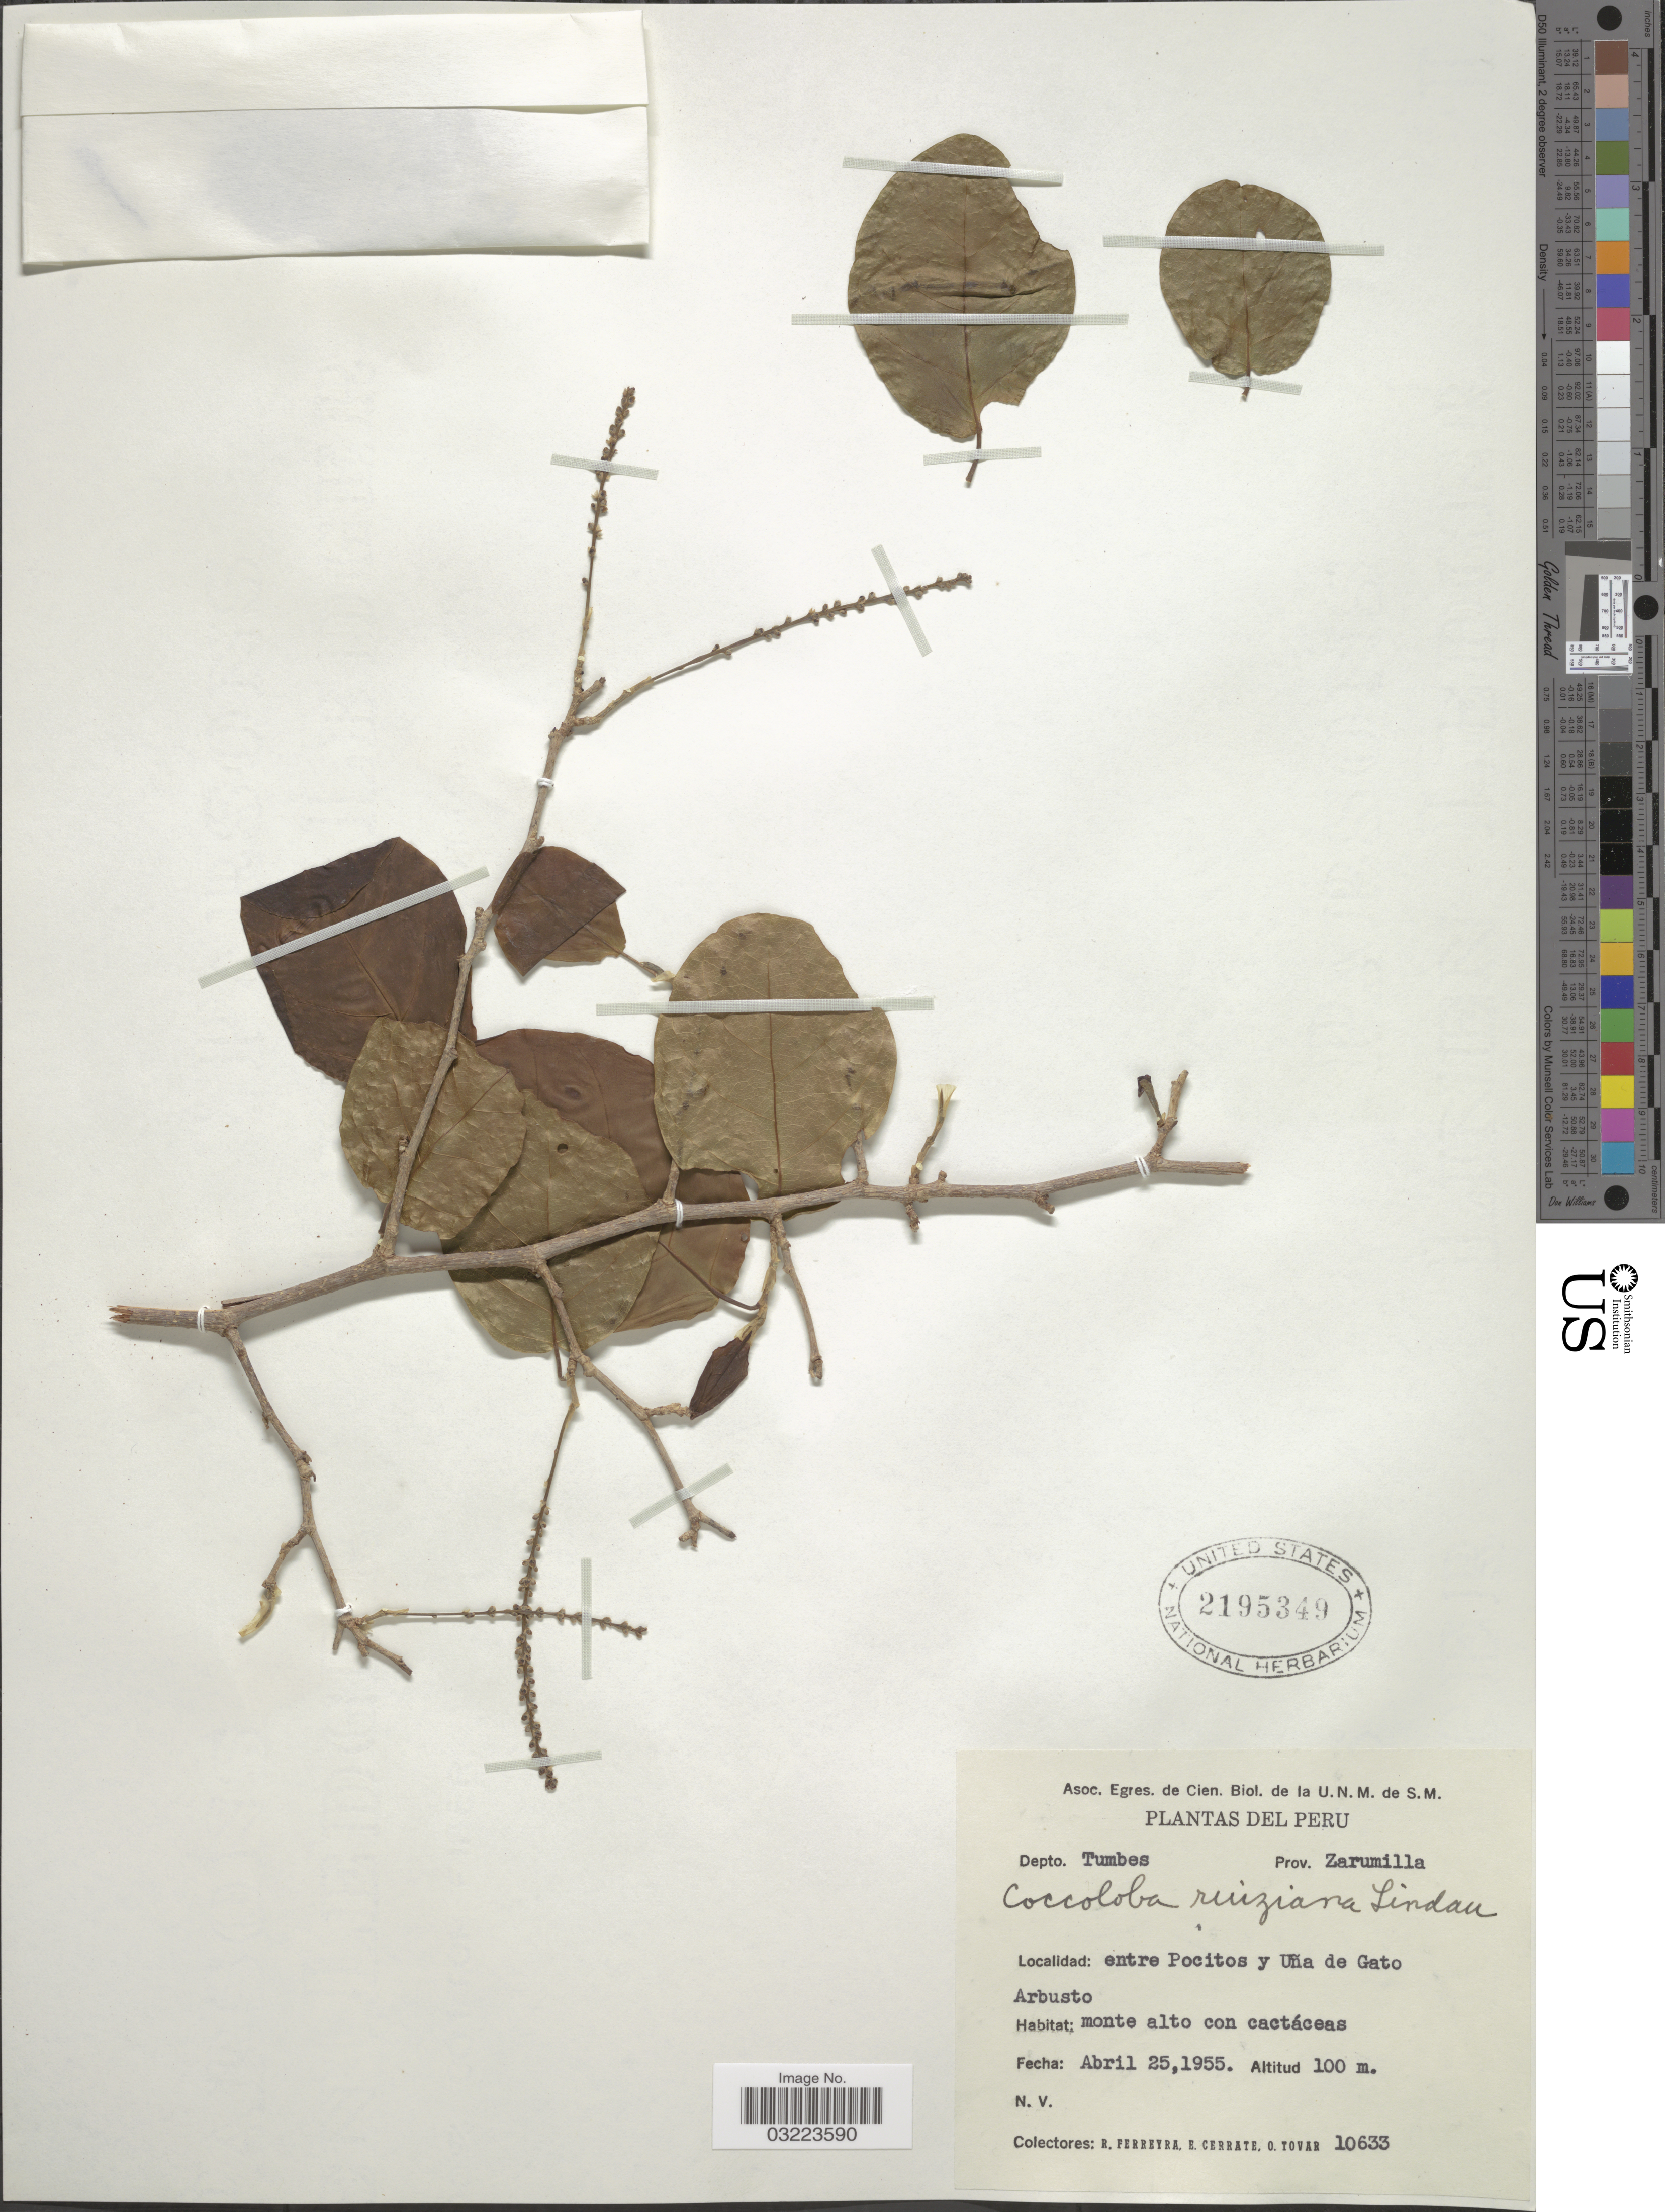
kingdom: Plantae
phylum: Tracheophyta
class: Magnoliopsida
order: Caryophyllales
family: Polygonaceae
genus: Coccoloba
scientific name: Coccoloba ruiziana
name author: Lindau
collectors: R. A. Ferreyra, E. Cerrate & Ó. Tovar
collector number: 10633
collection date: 1955-04-25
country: Peru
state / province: Tumbes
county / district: Zarumilla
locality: Depto. Tumbes, Prov. Zarumilla, entre Pocitos y Uña de Gato Arbusto.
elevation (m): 100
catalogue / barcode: US 2195349